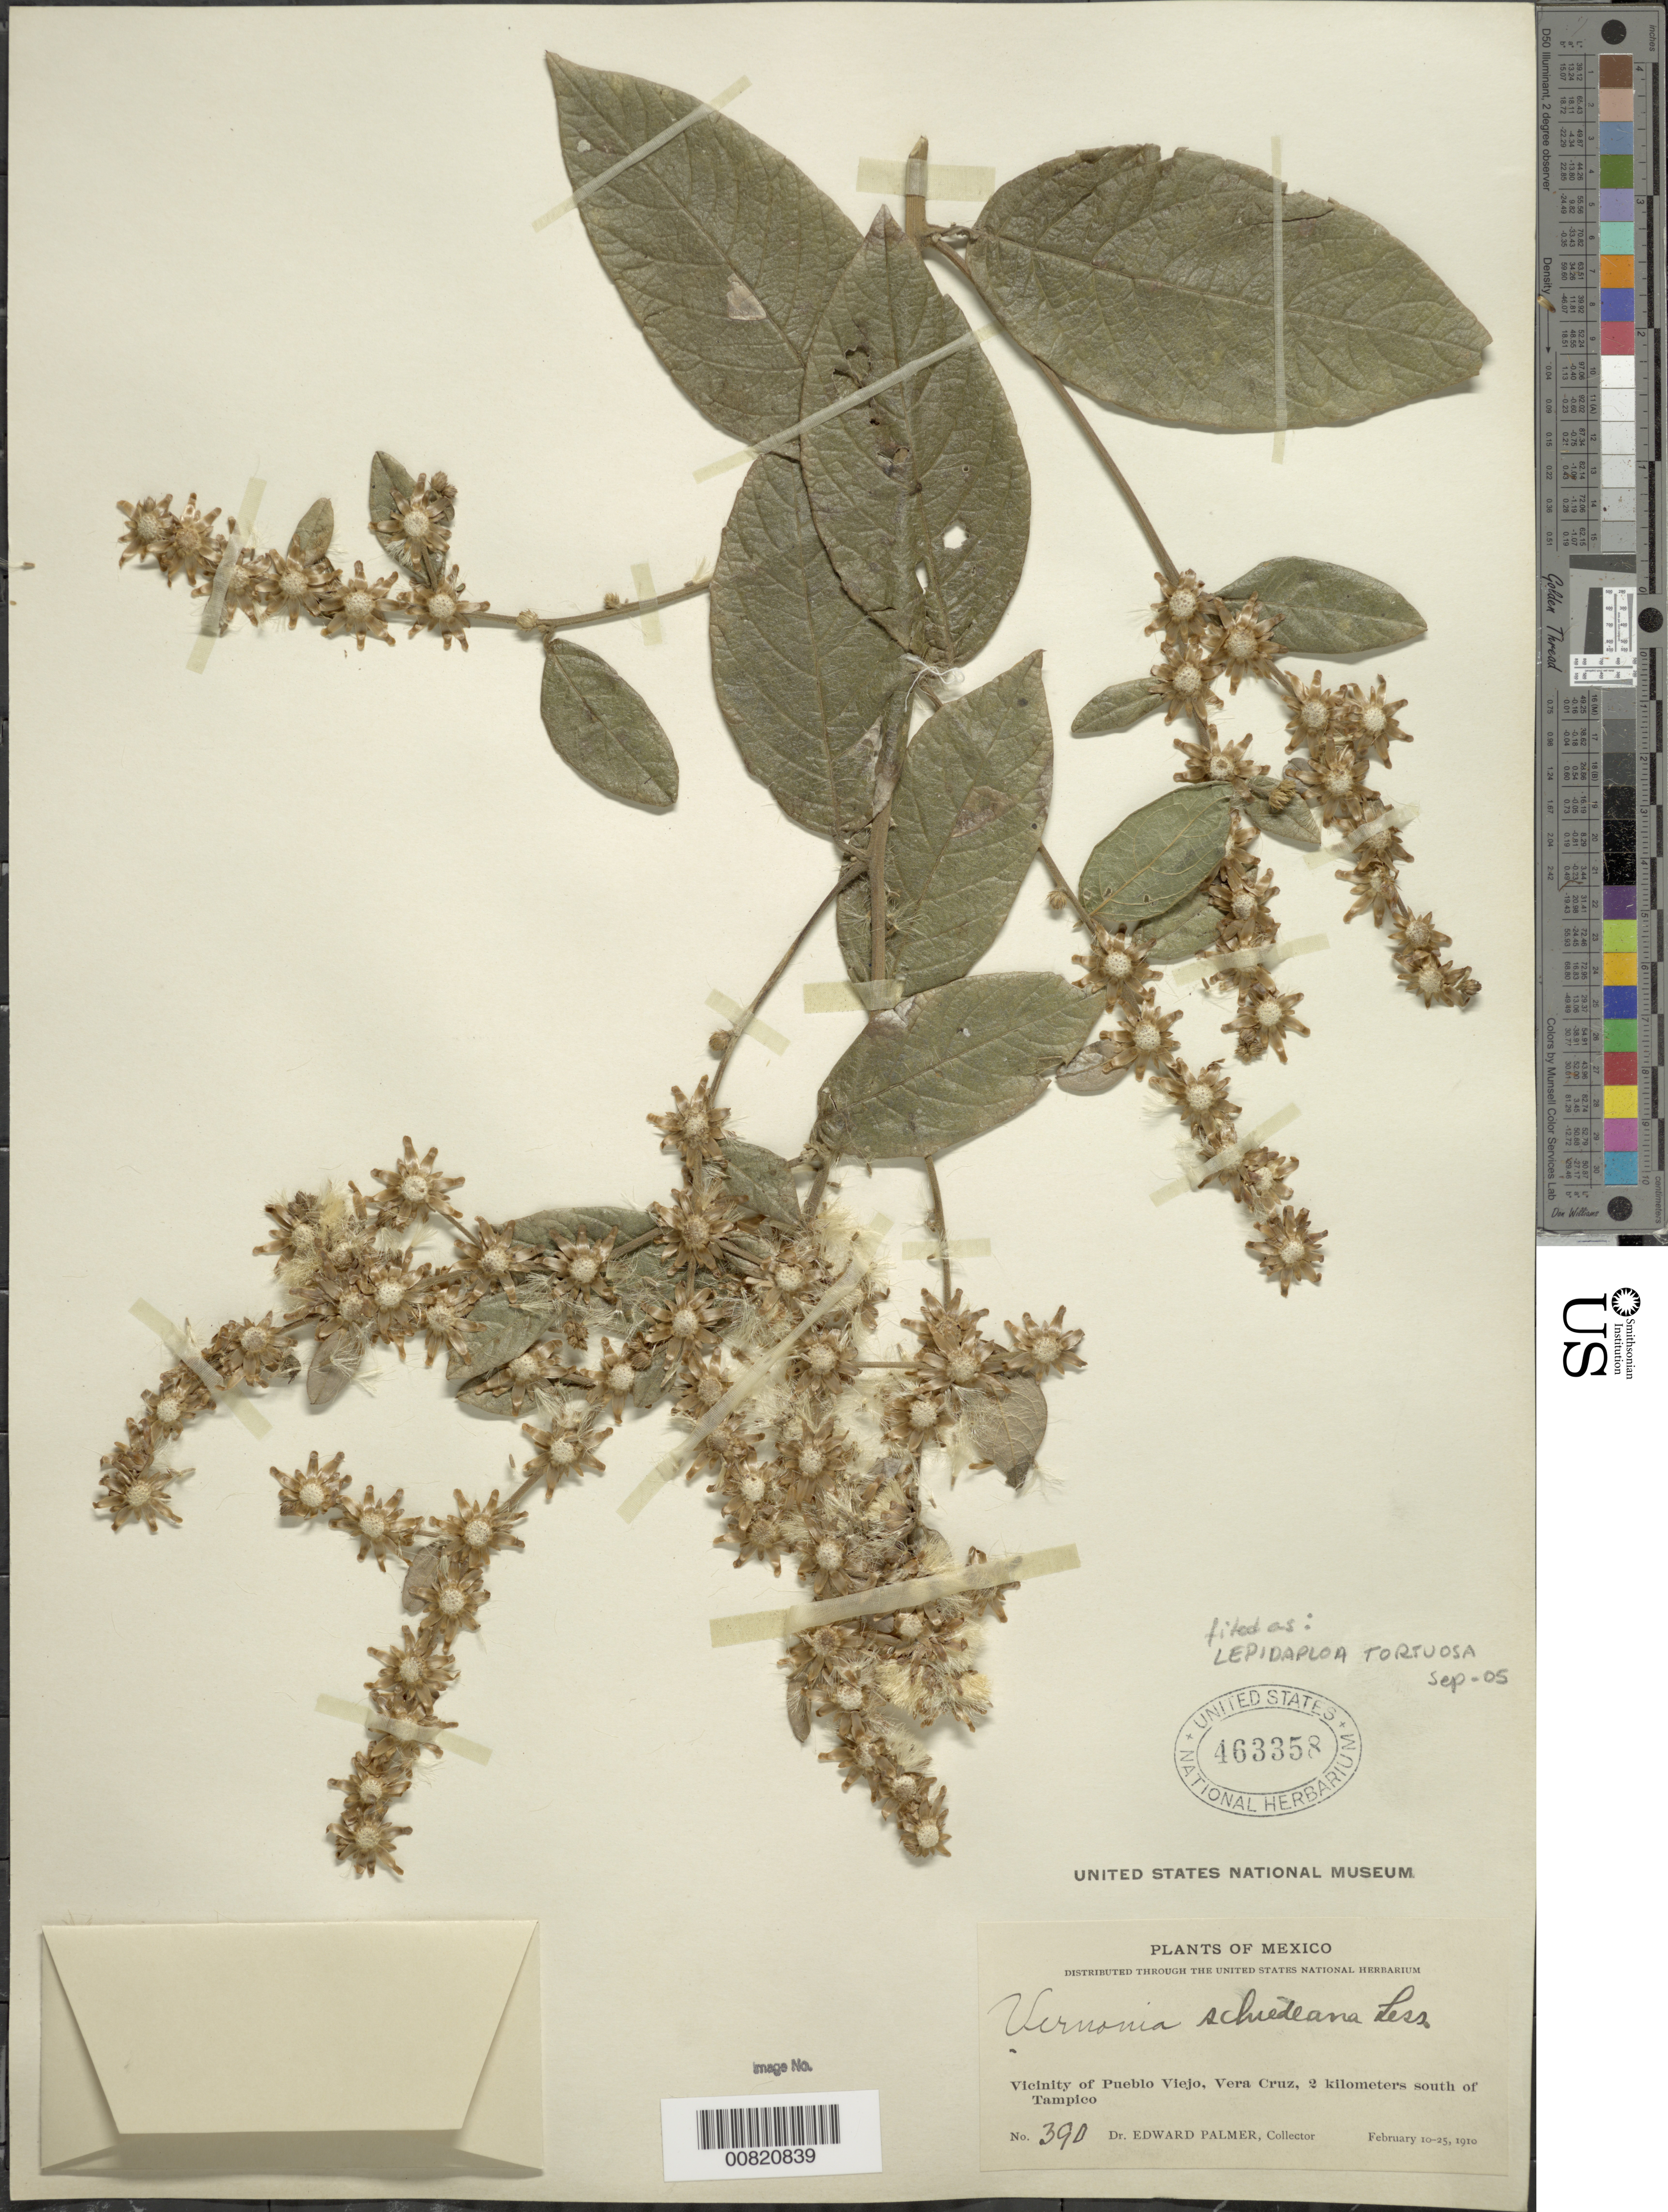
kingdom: Plantae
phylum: Tracheophyta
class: Magnoliopsida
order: Asterales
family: Asteraceae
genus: Lepidaploa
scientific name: Lepidaploa tortuosa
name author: (L.) H. Rob.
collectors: E. Palmer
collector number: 390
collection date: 1910-02-10/1910-02-25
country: Mexico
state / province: Veracruz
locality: Vicinity of Pueblo Viejo, Vera Cruz, 2 kilometers south of Tampico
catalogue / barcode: US 463358